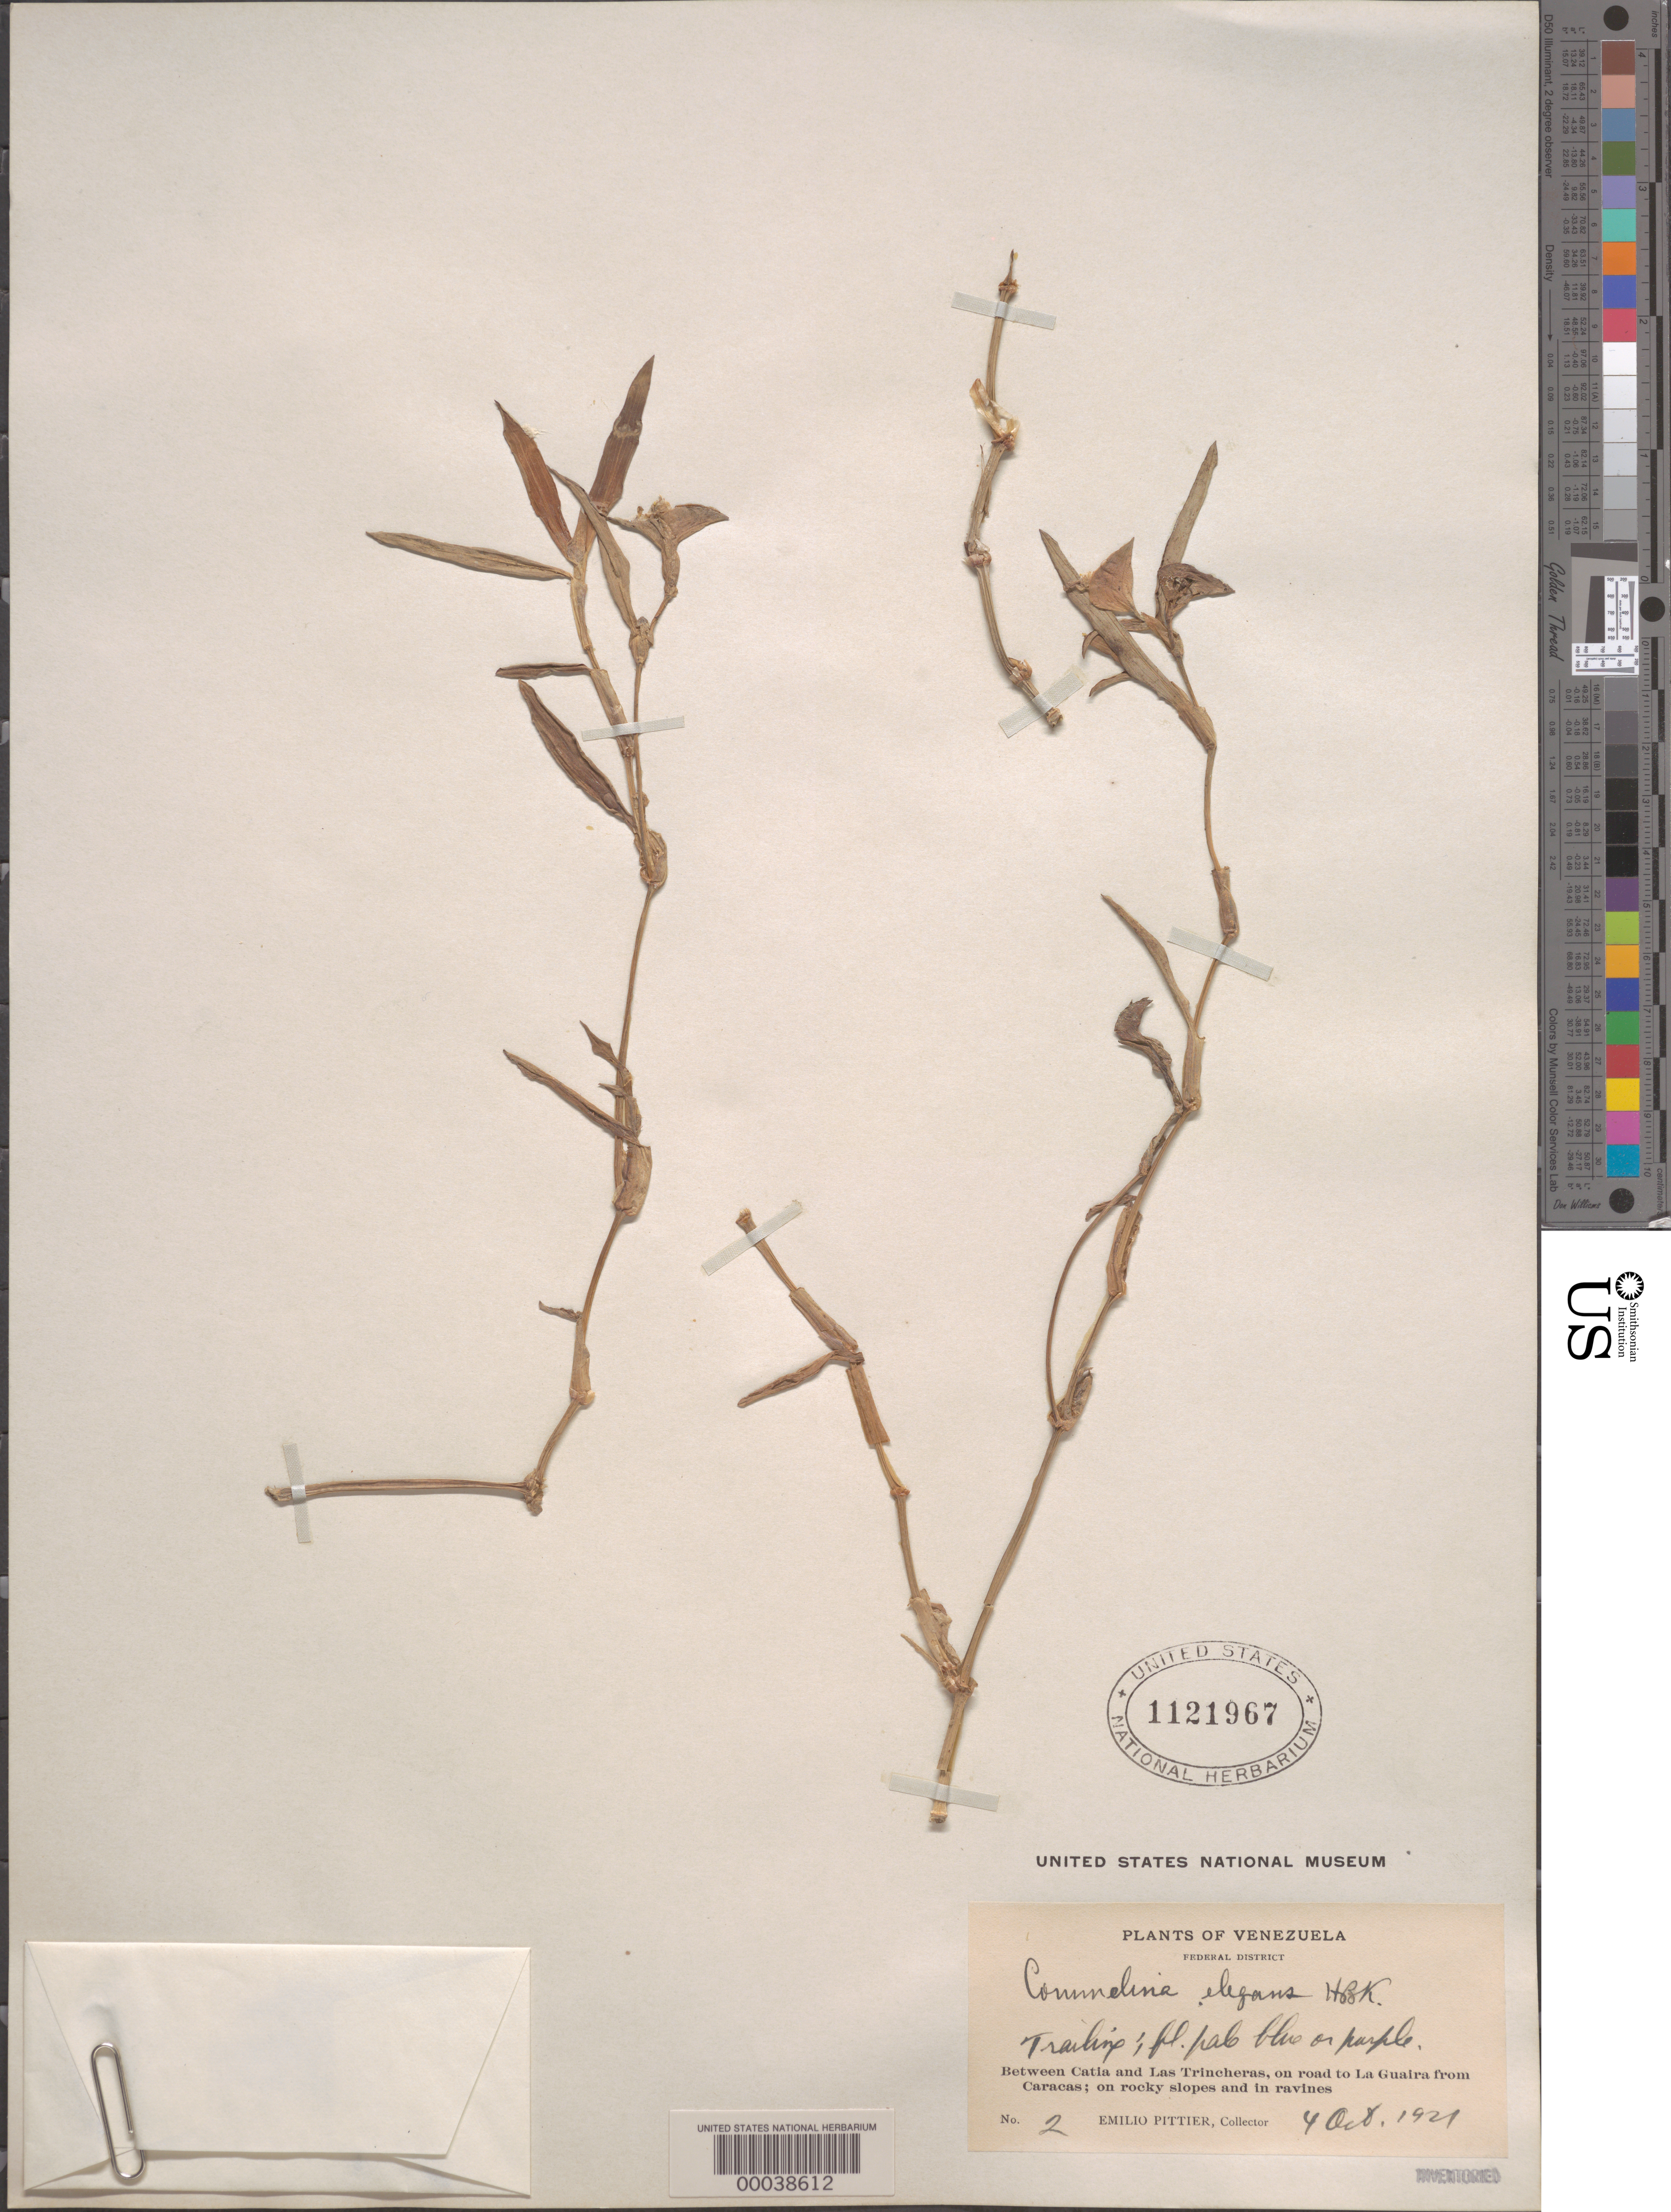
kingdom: Plantae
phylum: Tracheophyta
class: Liliopsida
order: Commelinales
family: Commelinaceae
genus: Commelina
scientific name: Commelina erecta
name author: L.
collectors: E. Pittier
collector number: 2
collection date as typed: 04 Oct 1921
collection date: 1921-10-04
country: Venezuela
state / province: Distrito Federal / Vargas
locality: Between catia and las trincheras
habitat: Rocky slopes and ravines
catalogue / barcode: US 1121967